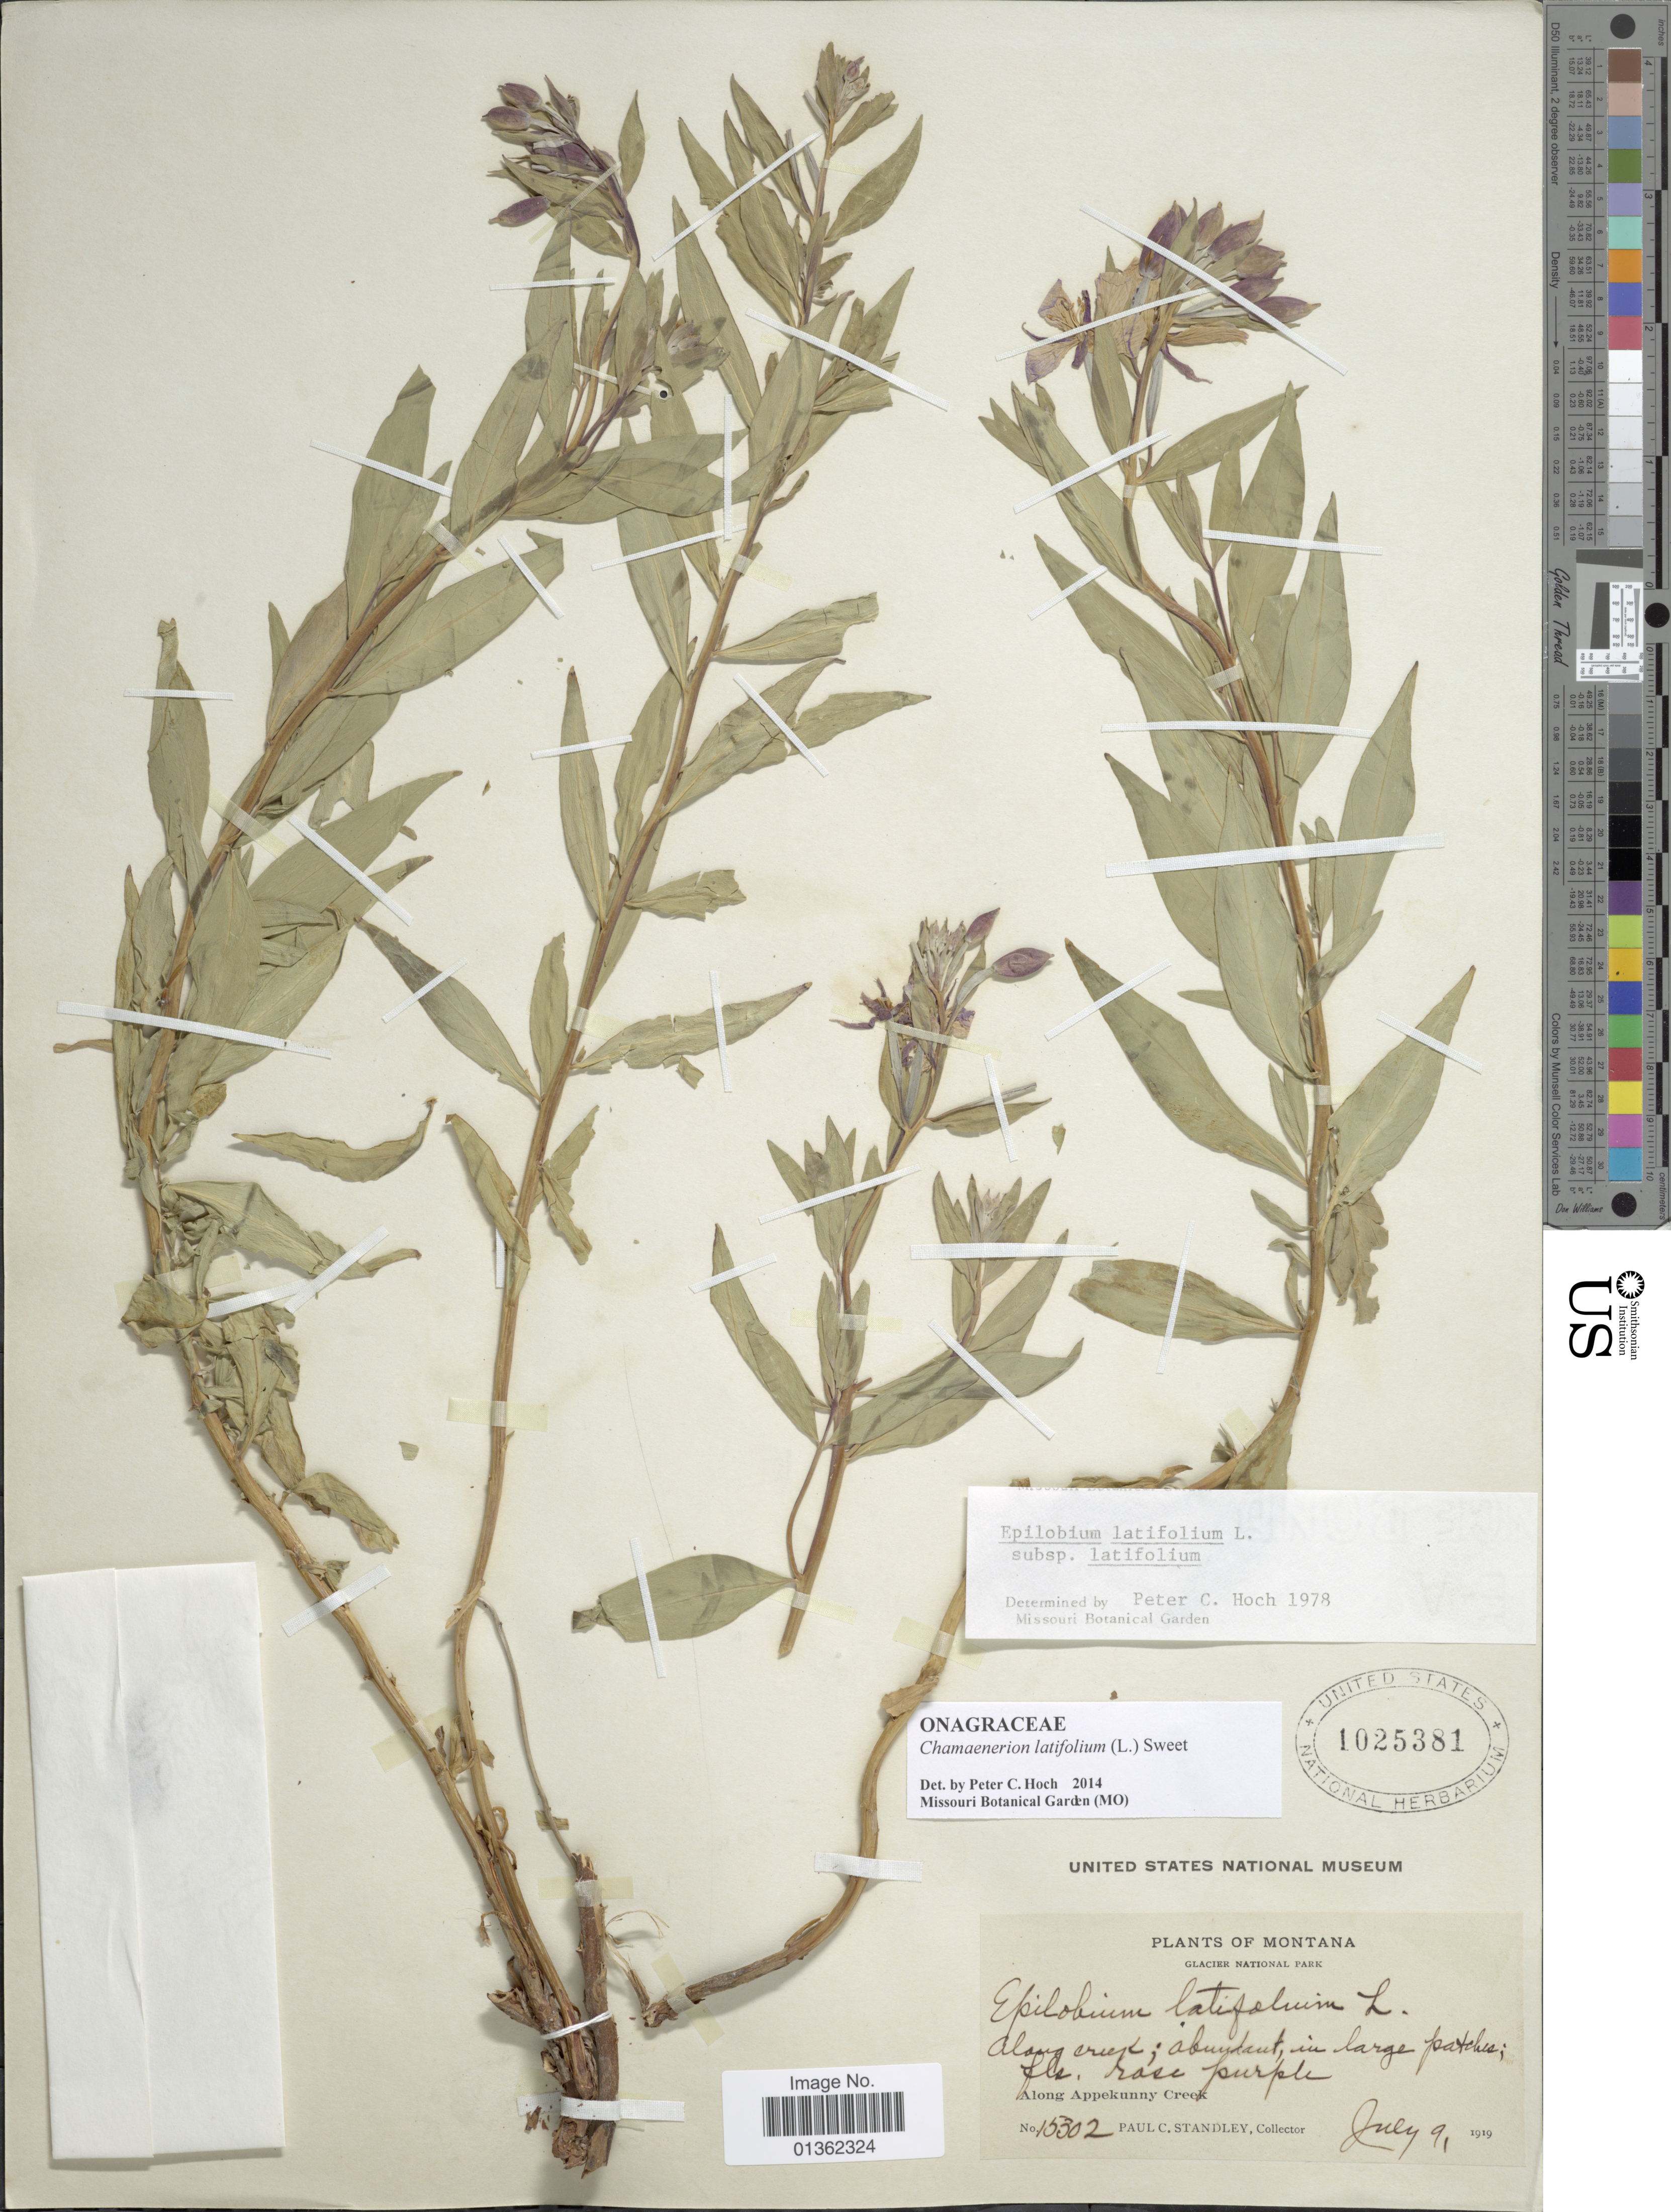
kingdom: Plantae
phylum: Tracheophyta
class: Magnoliopsida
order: Myrtales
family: Onagraceae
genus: Chamaenerion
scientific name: Chamaenerion latifolium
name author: (L.) Th. Fr. & Lange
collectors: P. C. Standley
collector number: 15302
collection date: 1919-07-09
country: United States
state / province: Montana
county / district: Glacier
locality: Glacier National Park. Along Appekunny Creek.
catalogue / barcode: US 1025381